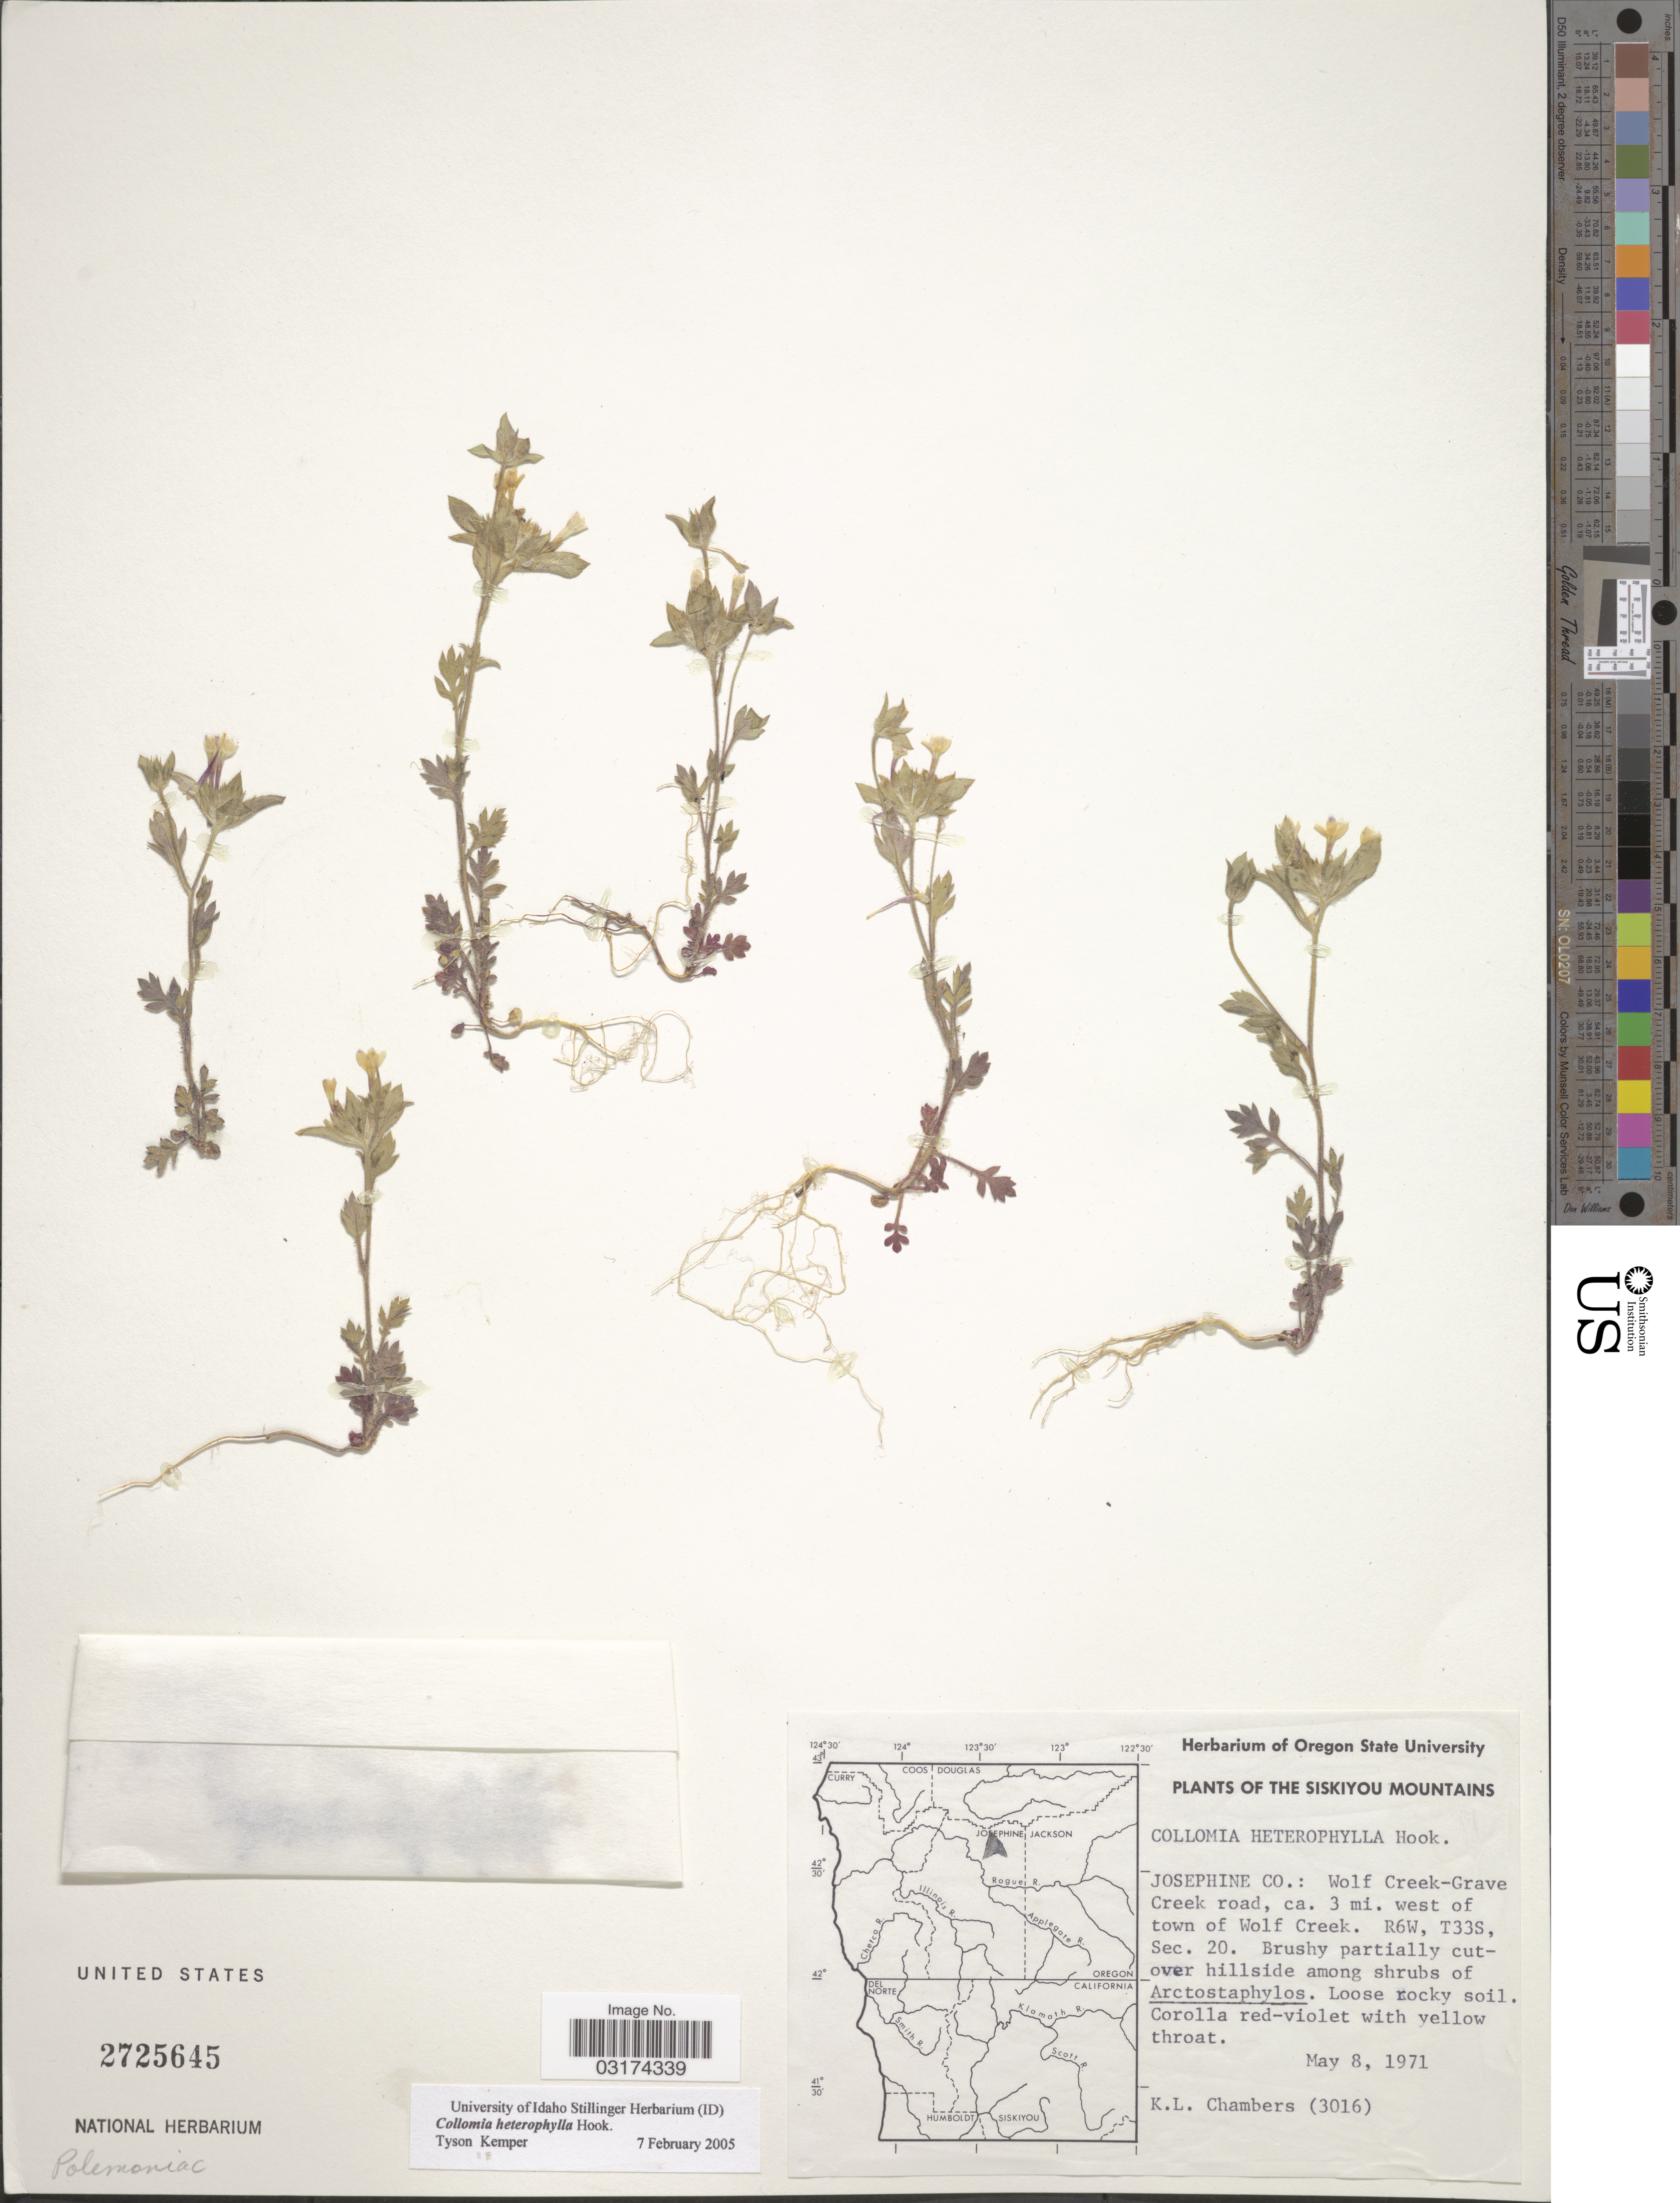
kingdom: Plantae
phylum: Tracheophyta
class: Magnoliopsida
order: Ericales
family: Polemoniaceae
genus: Collomia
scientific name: Collomia heterophylla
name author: Hook.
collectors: K. Chambers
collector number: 3016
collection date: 1971-05-08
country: United States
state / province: Oregon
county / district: Josephine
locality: Siskiyou Mountains. Josephine Co.: Wolf Creek-Grave Creek road, ca. 3 mi. west of town of Wolf creek. R6W, T33S, Sec. 20.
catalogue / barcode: US 2725645